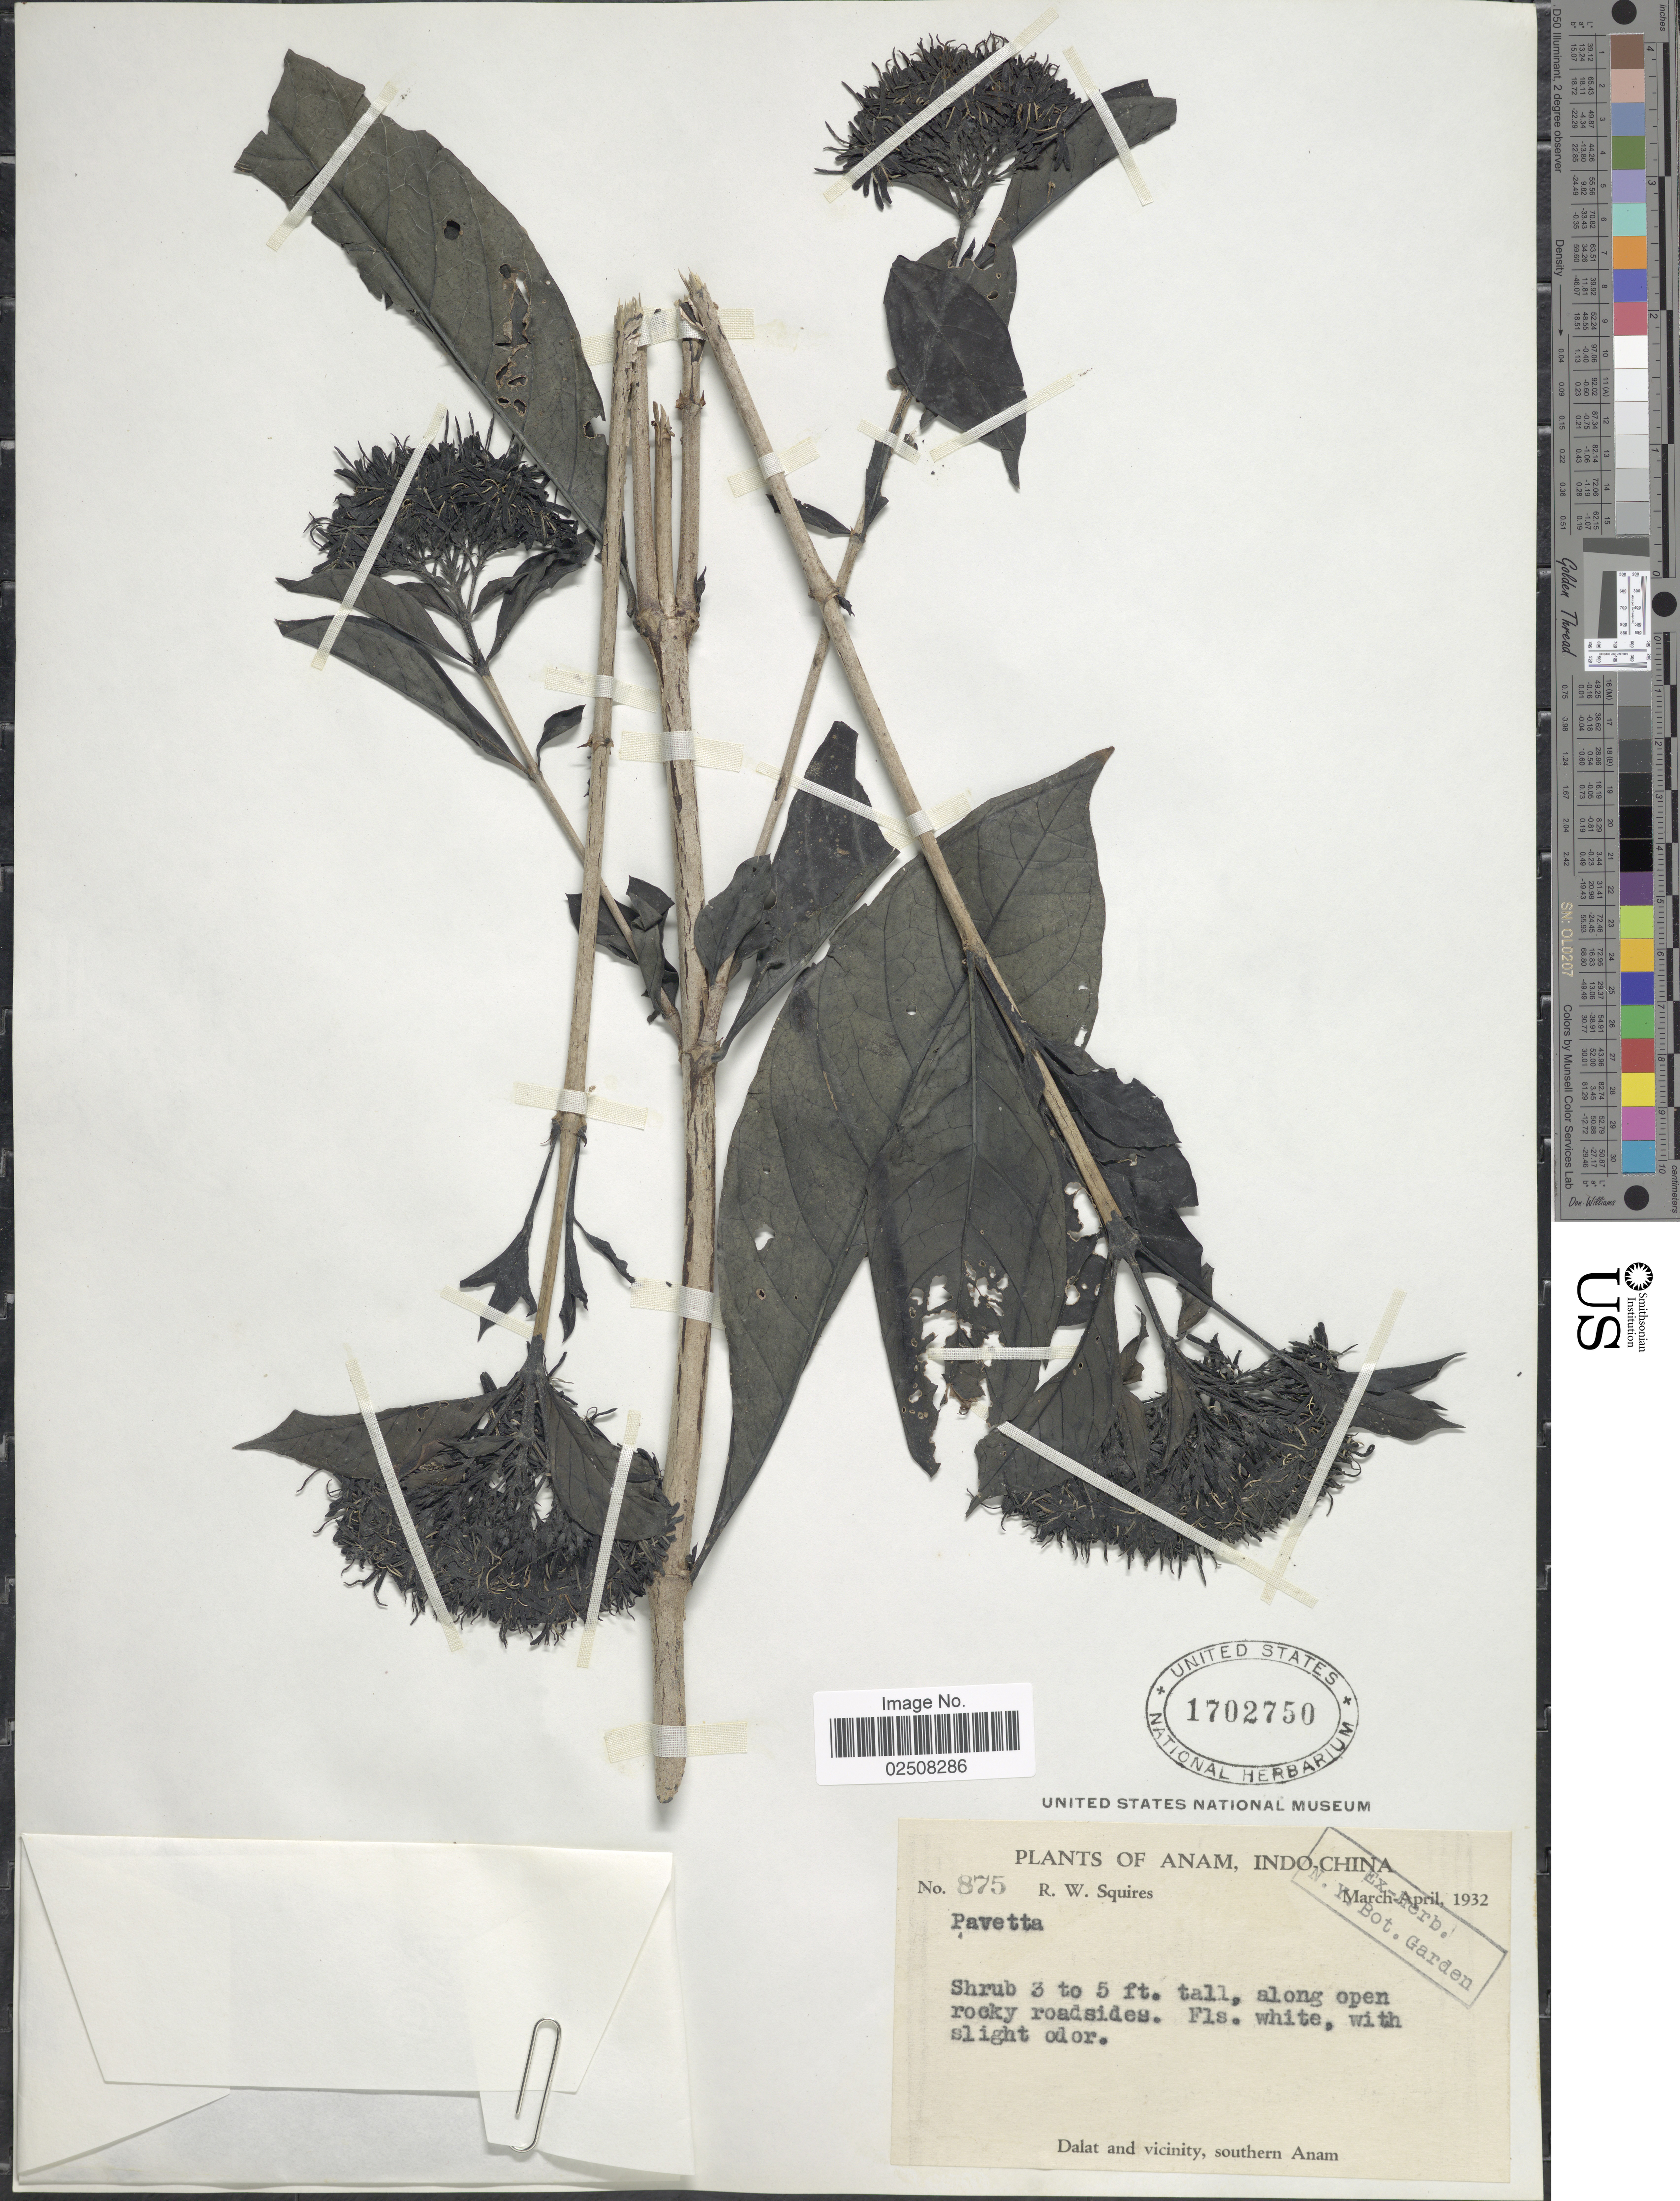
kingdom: Plantae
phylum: Tracheophyta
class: Magnoliopsida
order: Gentianales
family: Rubiaceae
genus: Pavetta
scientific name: Pavetta sp.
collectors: R. Squires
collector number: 875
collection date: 1932-03/1932-04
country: Vietnam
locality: Annam, Indo-China, along open rocky roadsides, Dalat and vicinity, southern Anam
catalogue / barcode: US 1702750